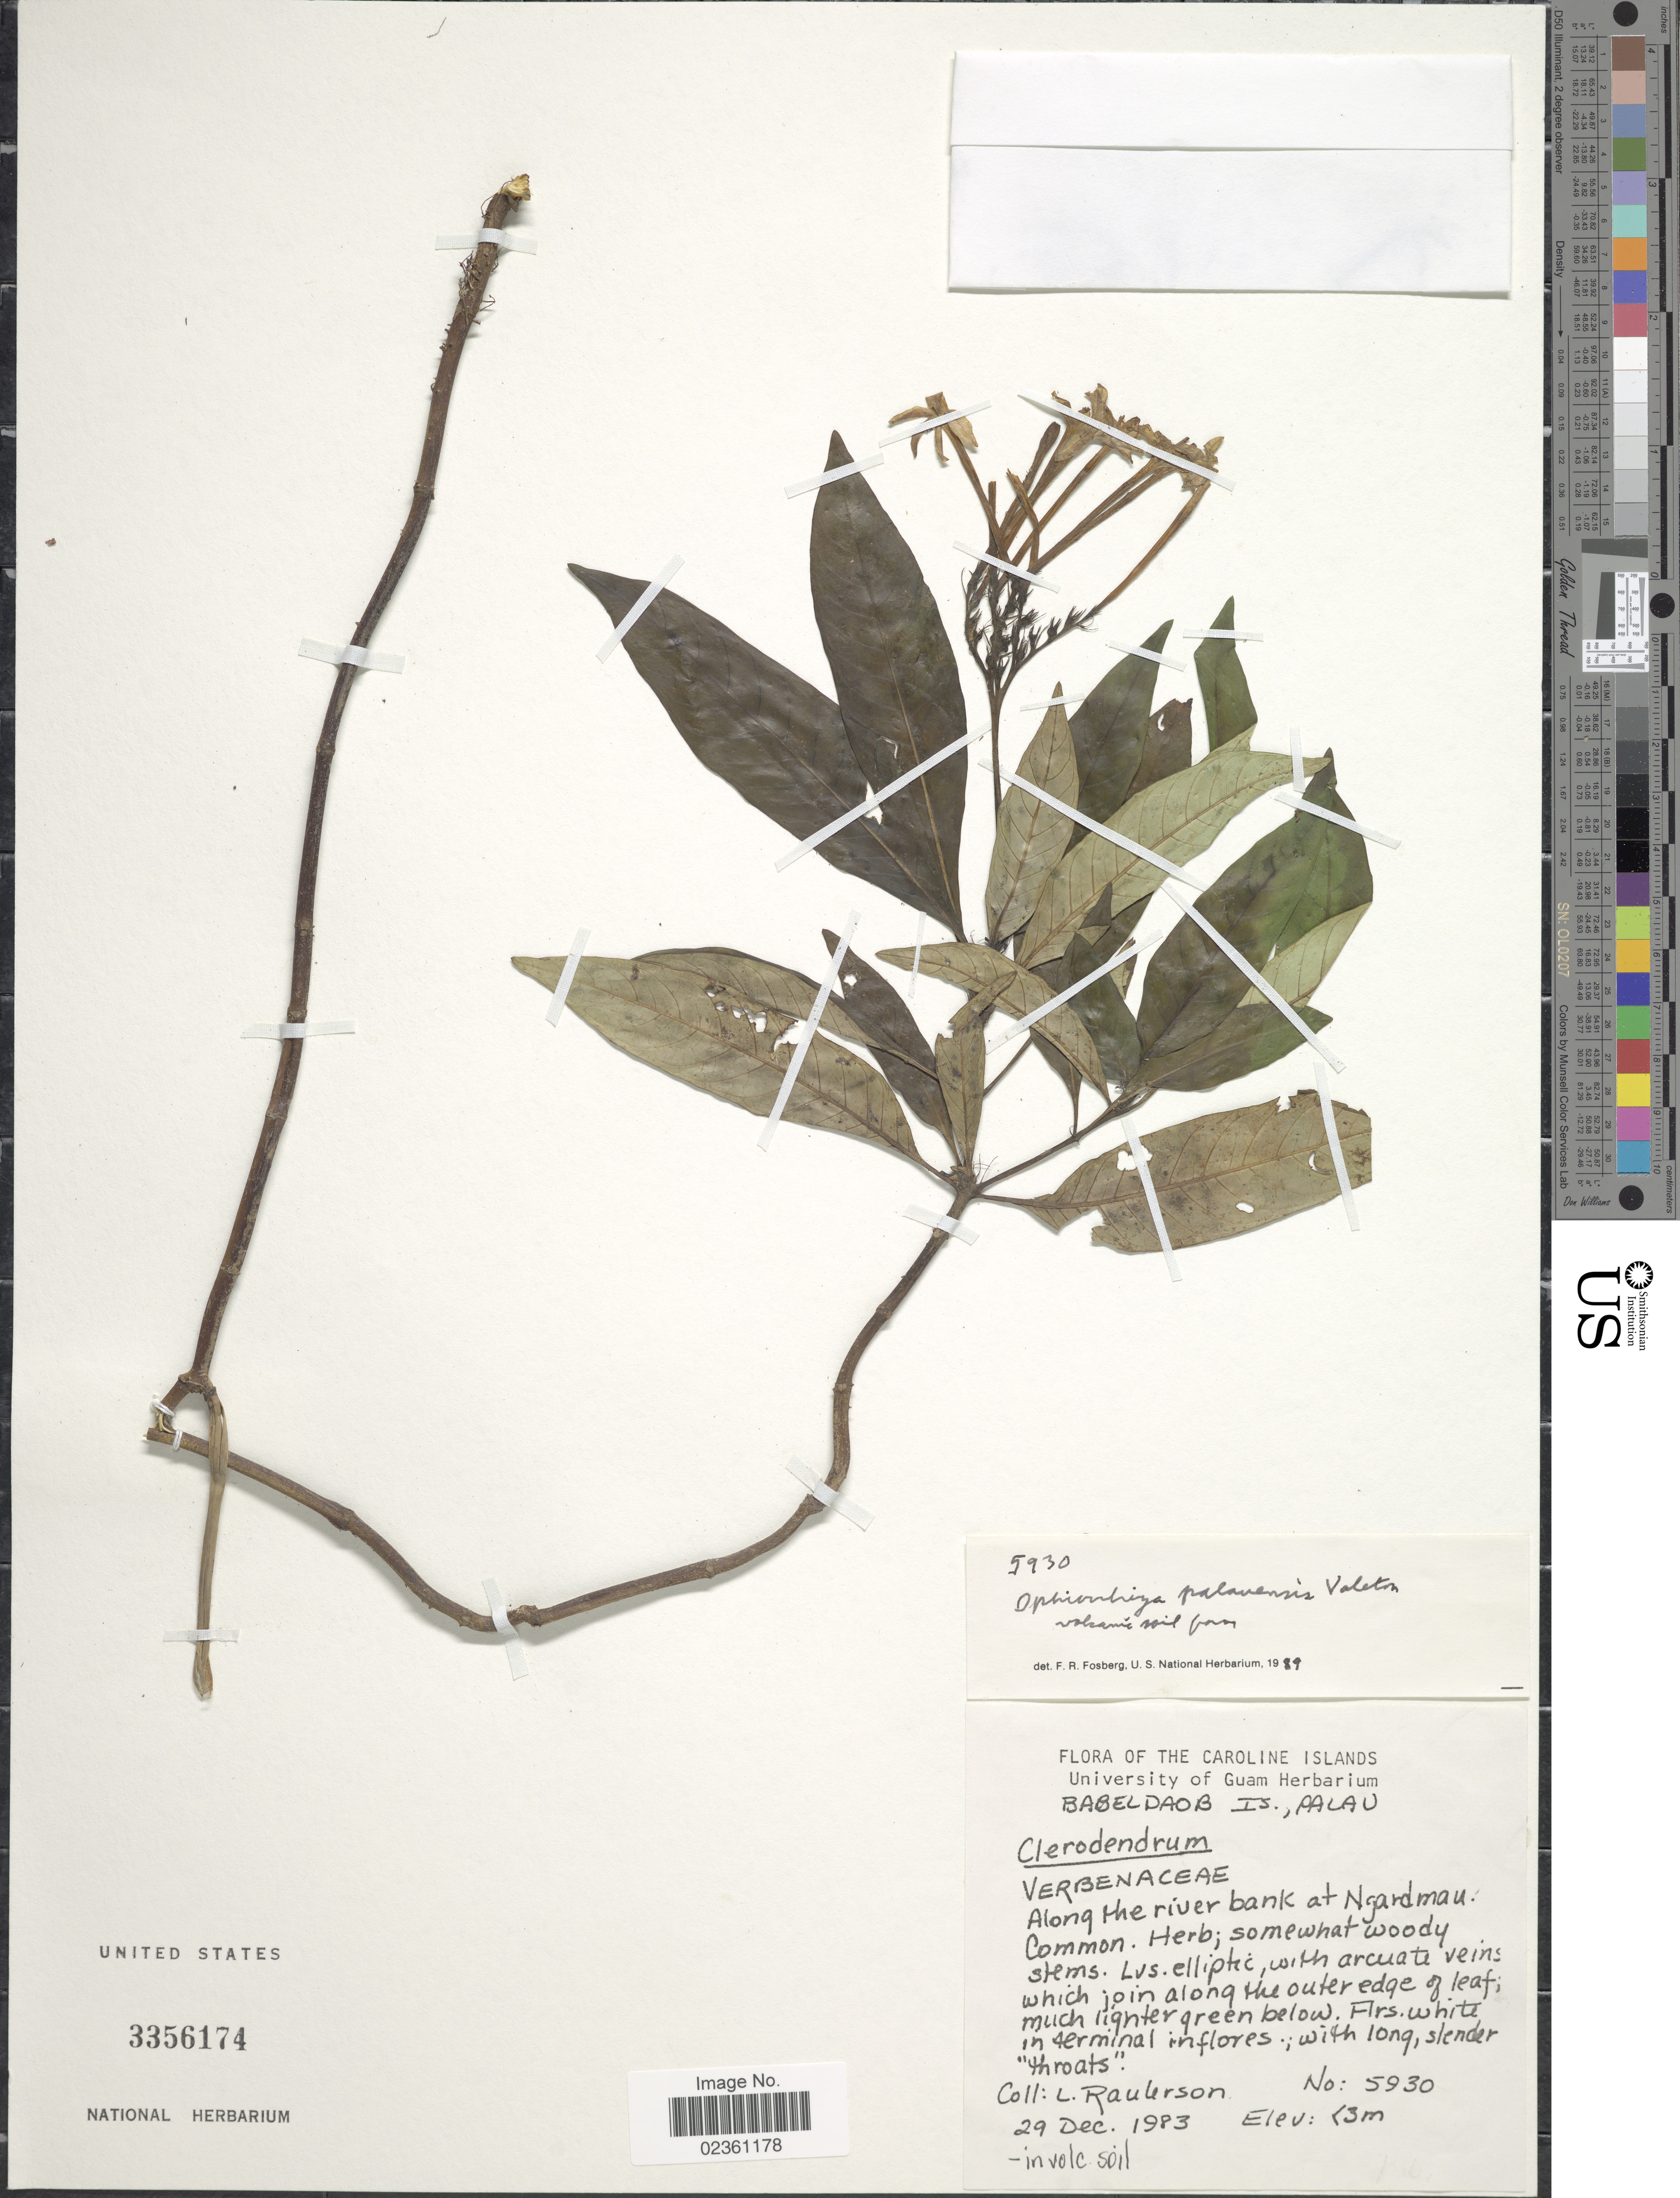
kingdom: Plantae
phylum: Tracheophyta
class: Magnoliopsida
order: Gentianales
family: Rubiaceae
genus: Ophiorrhiza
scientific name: Ophiorrhiza palauensis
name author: Valeton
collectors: L. Raulerson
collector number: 5930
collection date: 1983-12-29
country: Palau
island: Babeldaob [Babelthuap]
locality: The Caroline Islands, Babeldaob Is., Palau, Along the river bank at Ngardmau. Common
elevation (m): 3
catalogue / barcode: US 3356174